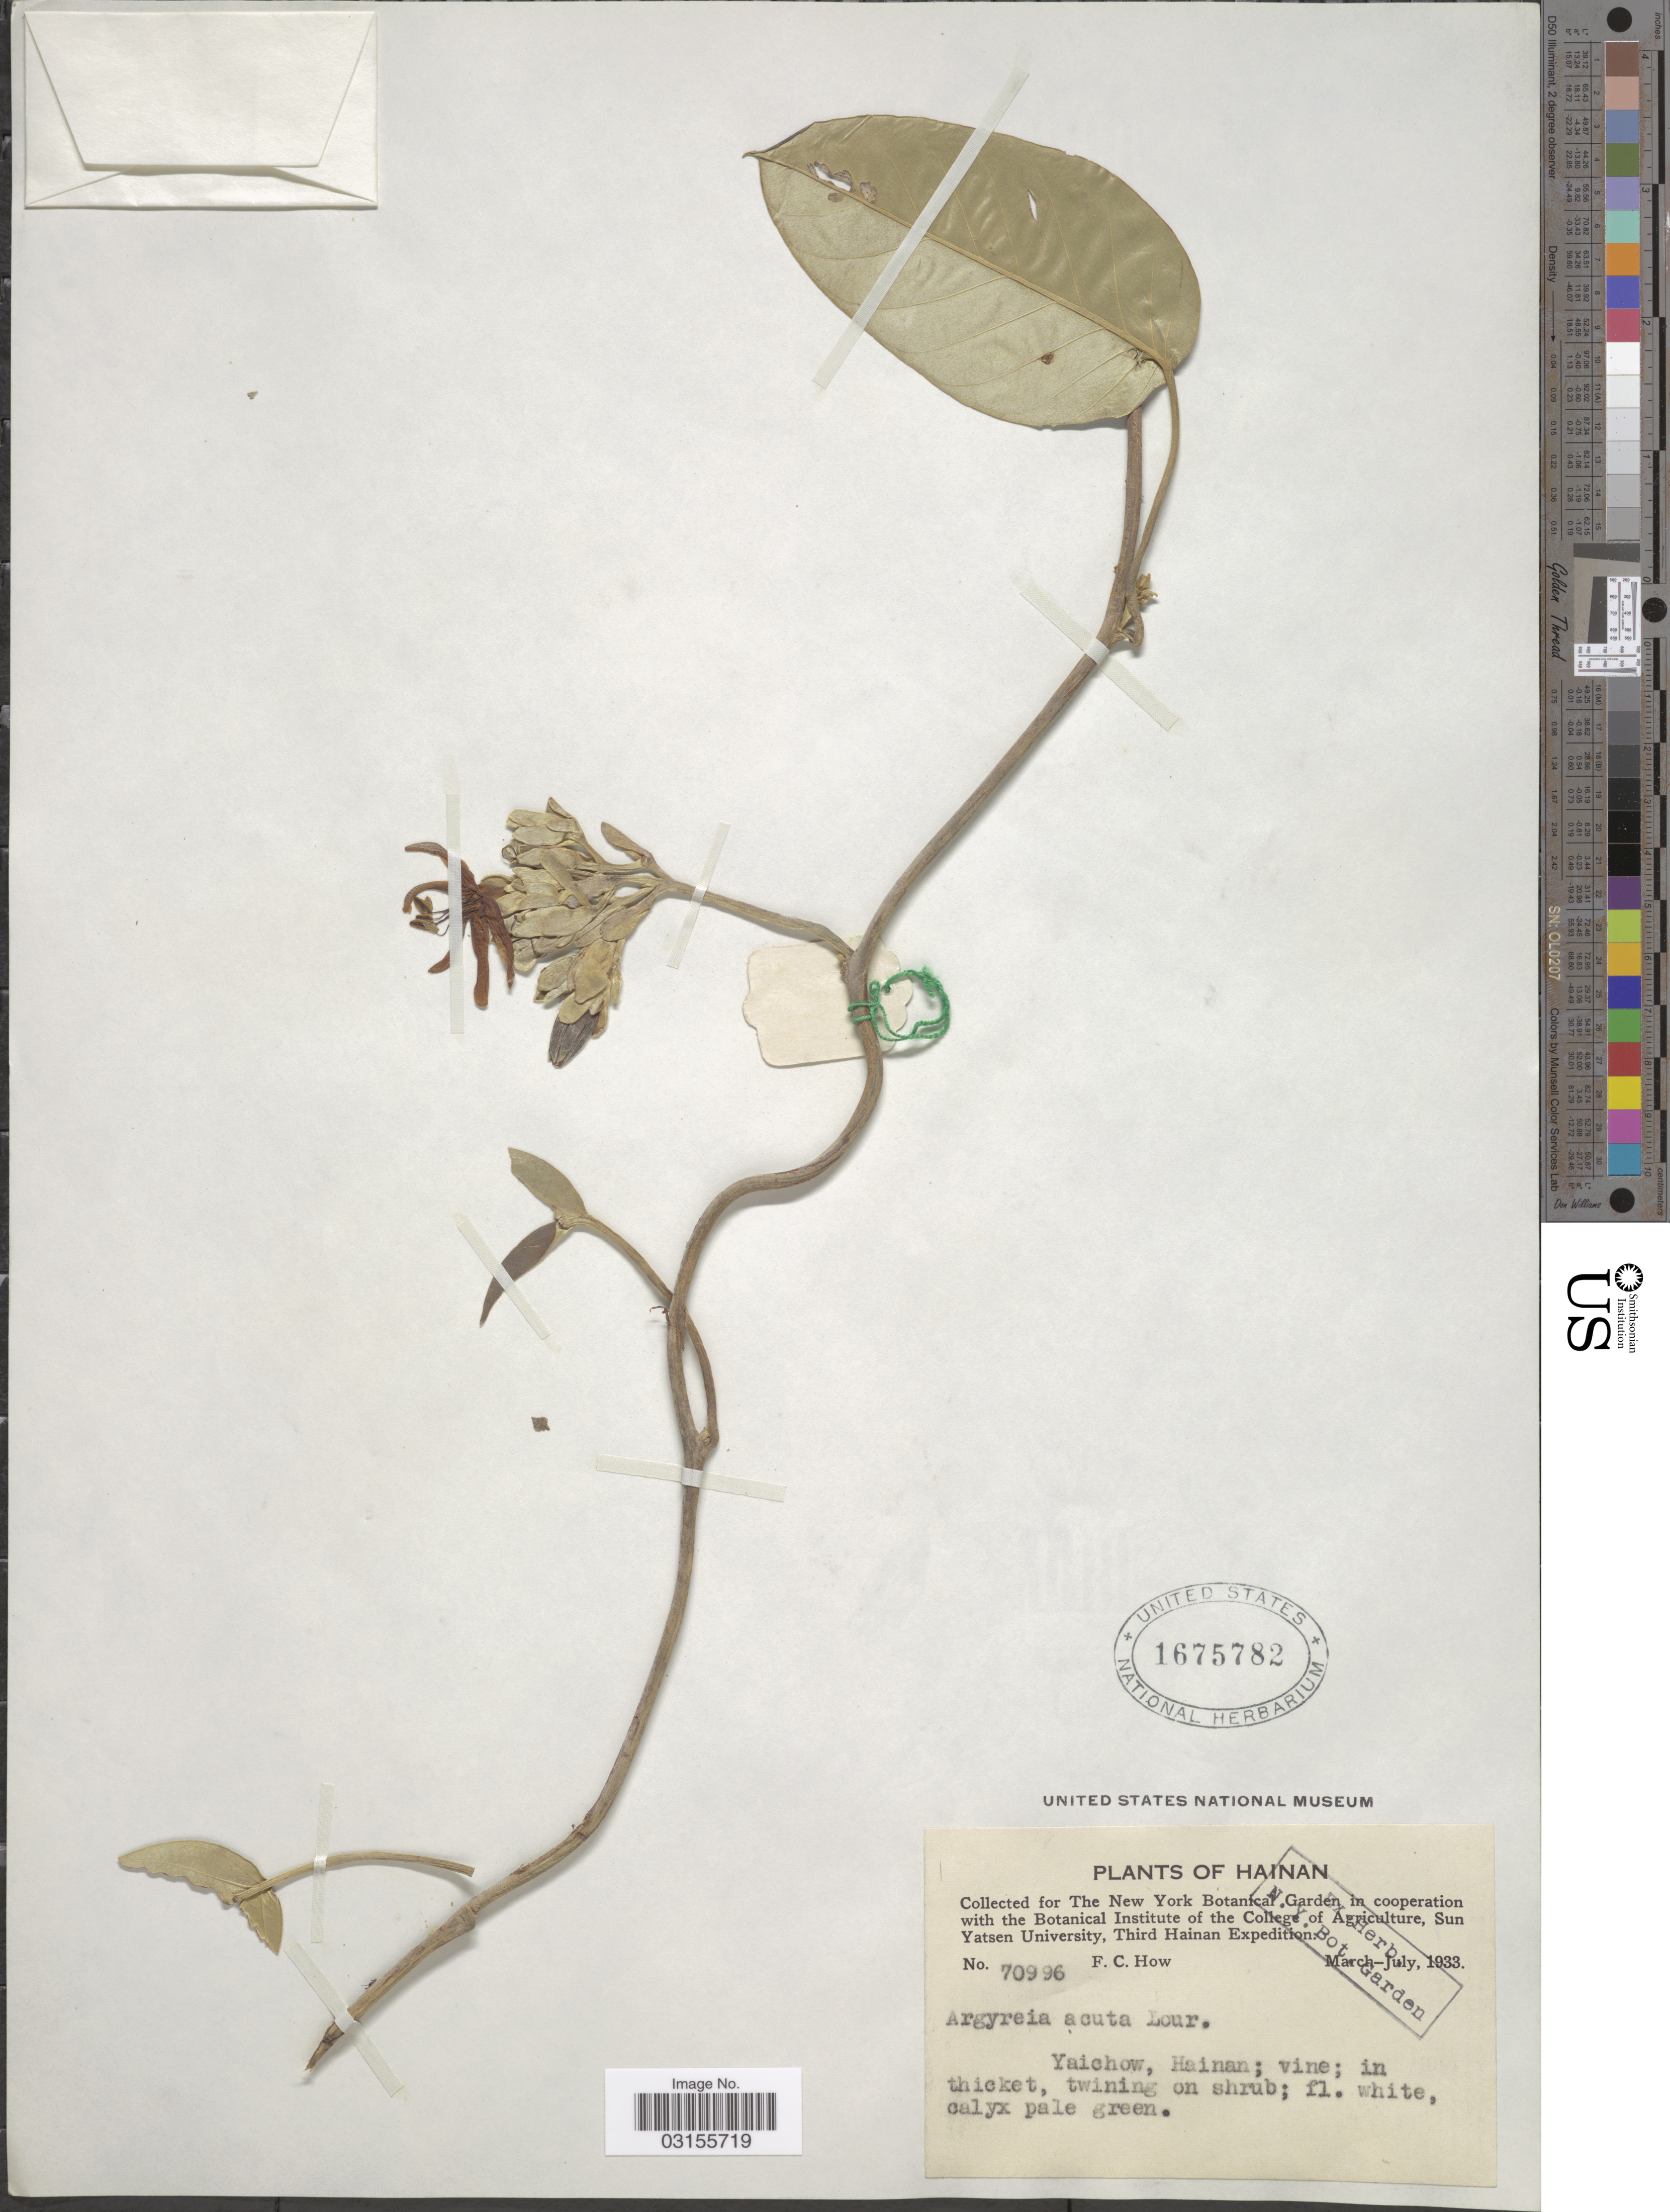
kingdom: Plantae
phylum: Tracheophyta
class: Magnoliopsida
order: Solanales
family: Convolvulaceae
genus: Argyreia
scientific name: Argyreia obtusifolia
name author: Lour.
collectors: F. C. How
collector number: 70996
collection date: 1933-03/1933-07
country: China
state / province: Hainan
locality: Yaichow.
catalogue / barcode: US 1675782